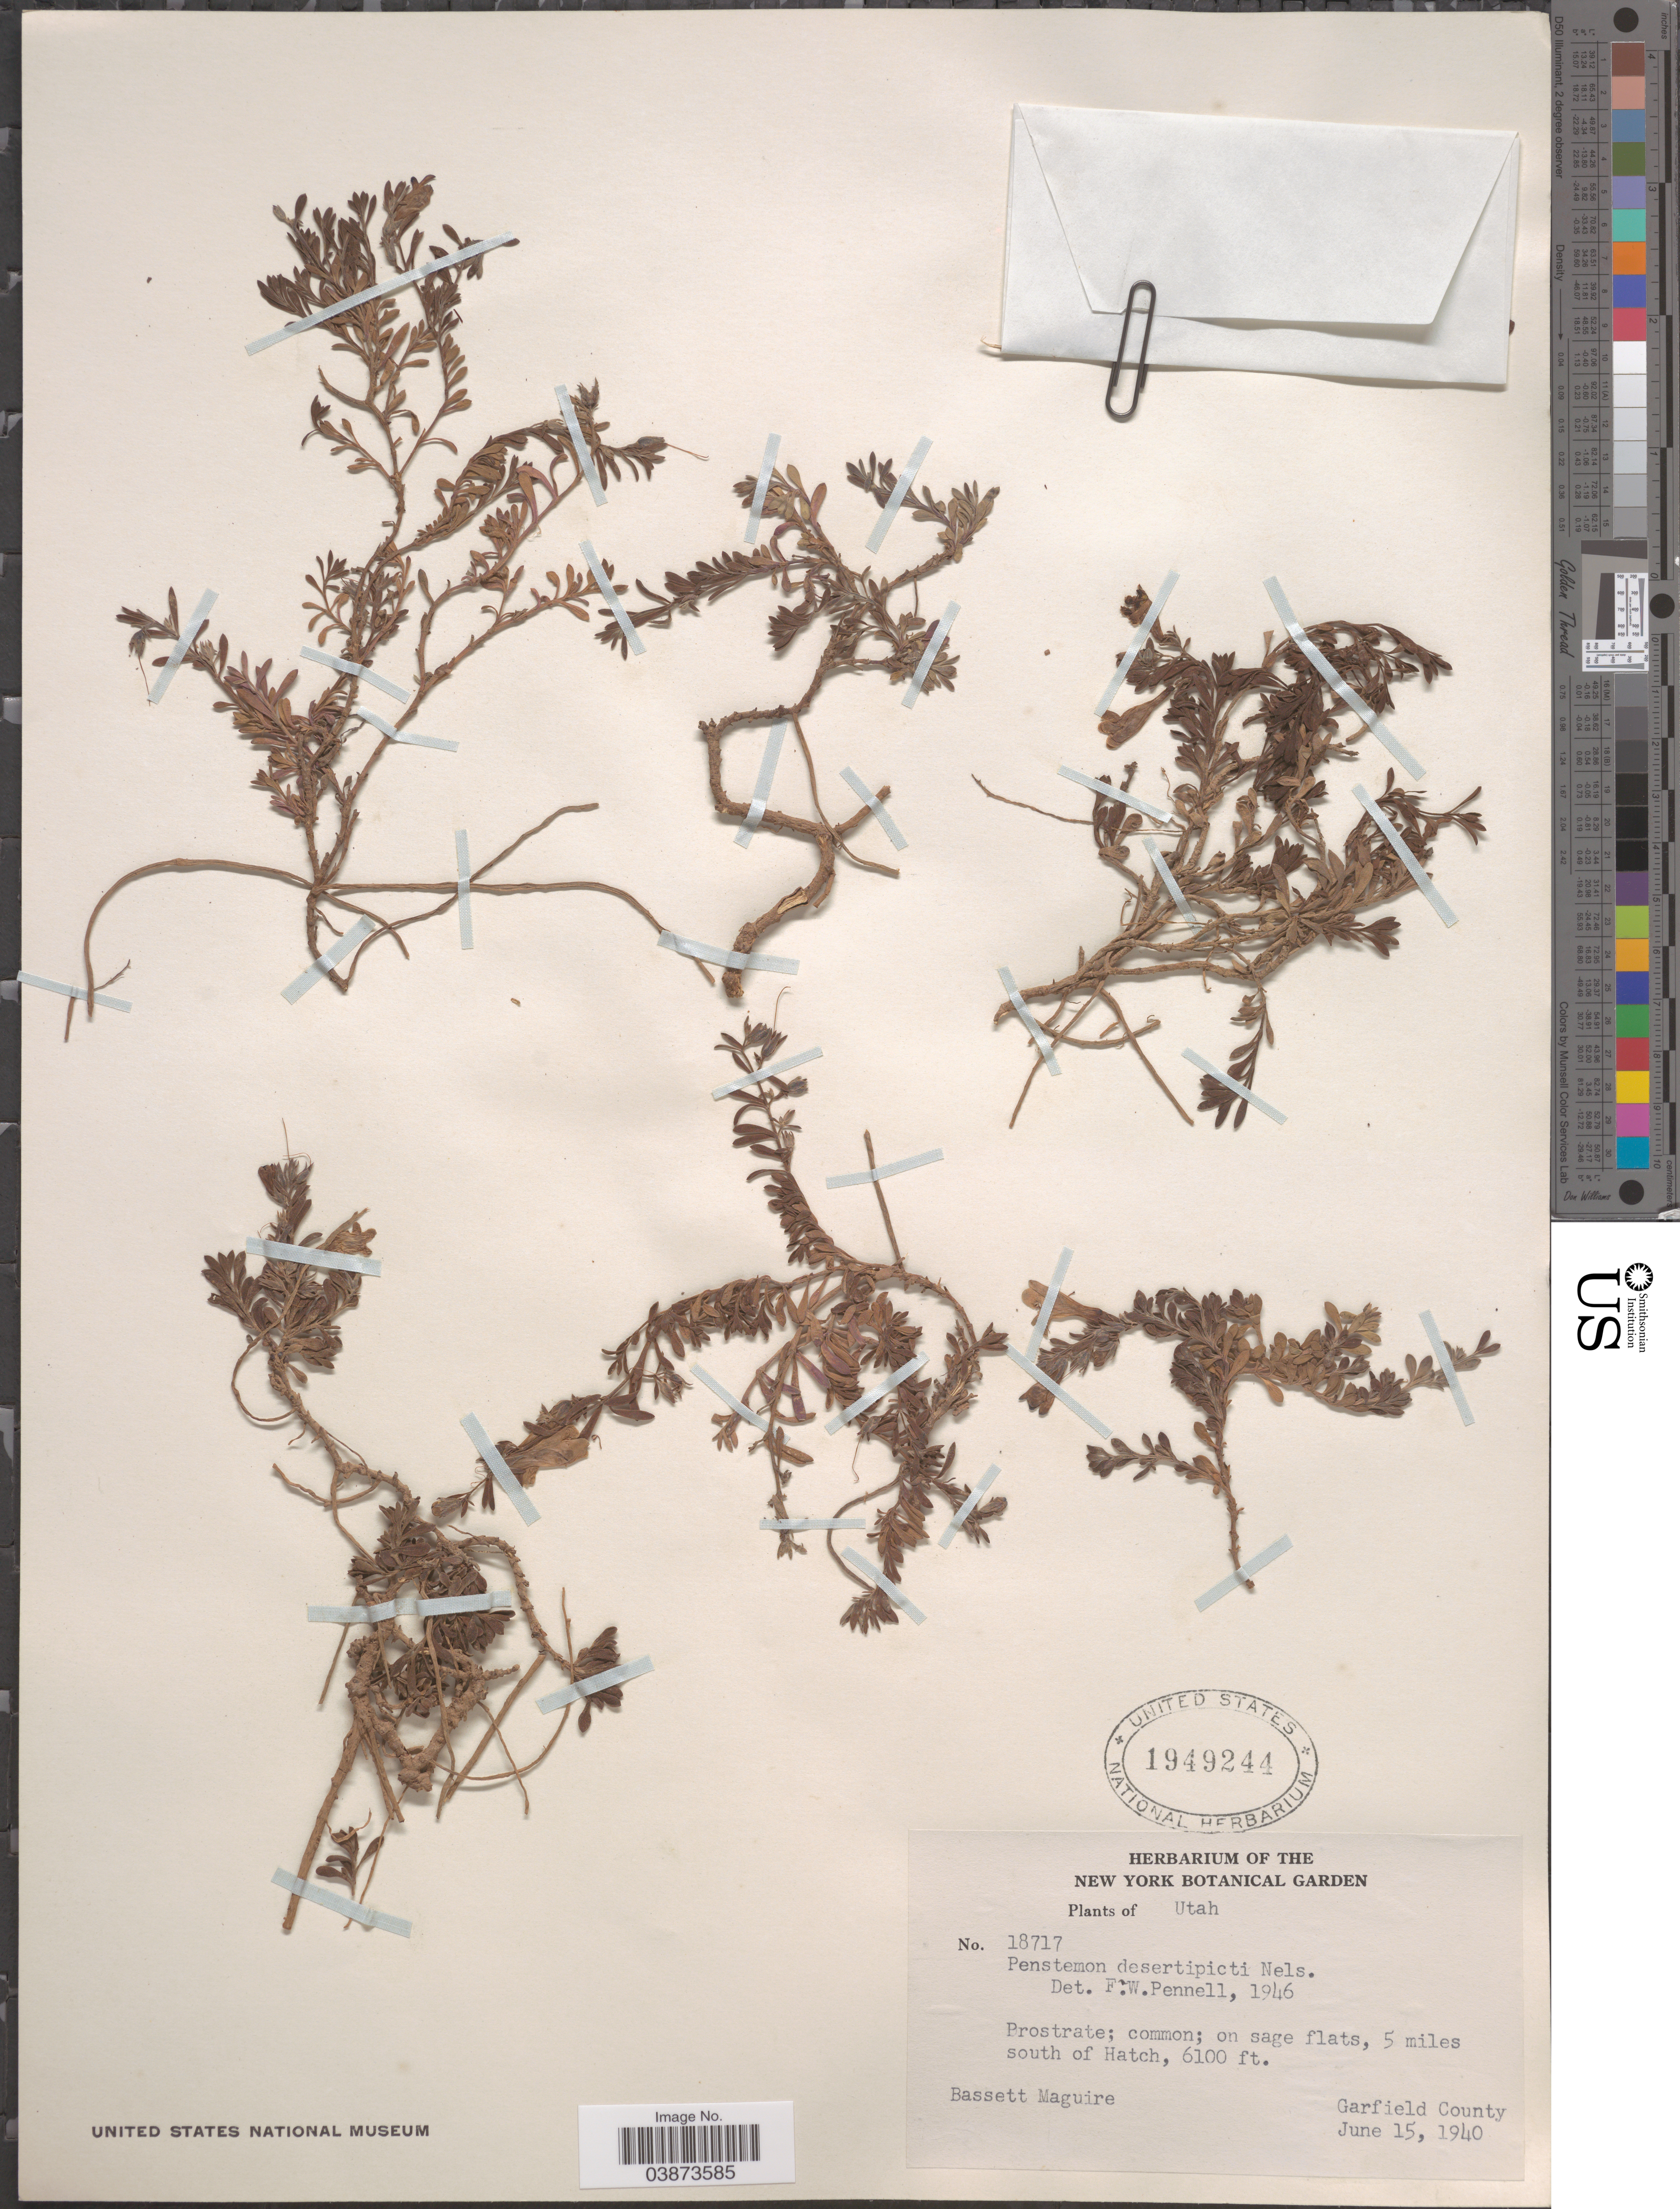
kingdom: Plantae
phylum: Tracheophyta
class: Magnoliopsida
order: Lamiales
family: Plantaginaceae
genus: Penstemon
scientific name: Penstemon caespitosus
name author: Nutt. ex A. Gray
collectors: B. Maguire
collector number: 18717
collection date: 1940-06-15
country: United States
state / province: Utah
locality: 5 miles south of Hatch. Garfield County.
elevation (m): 1859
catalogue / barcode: US 1949244